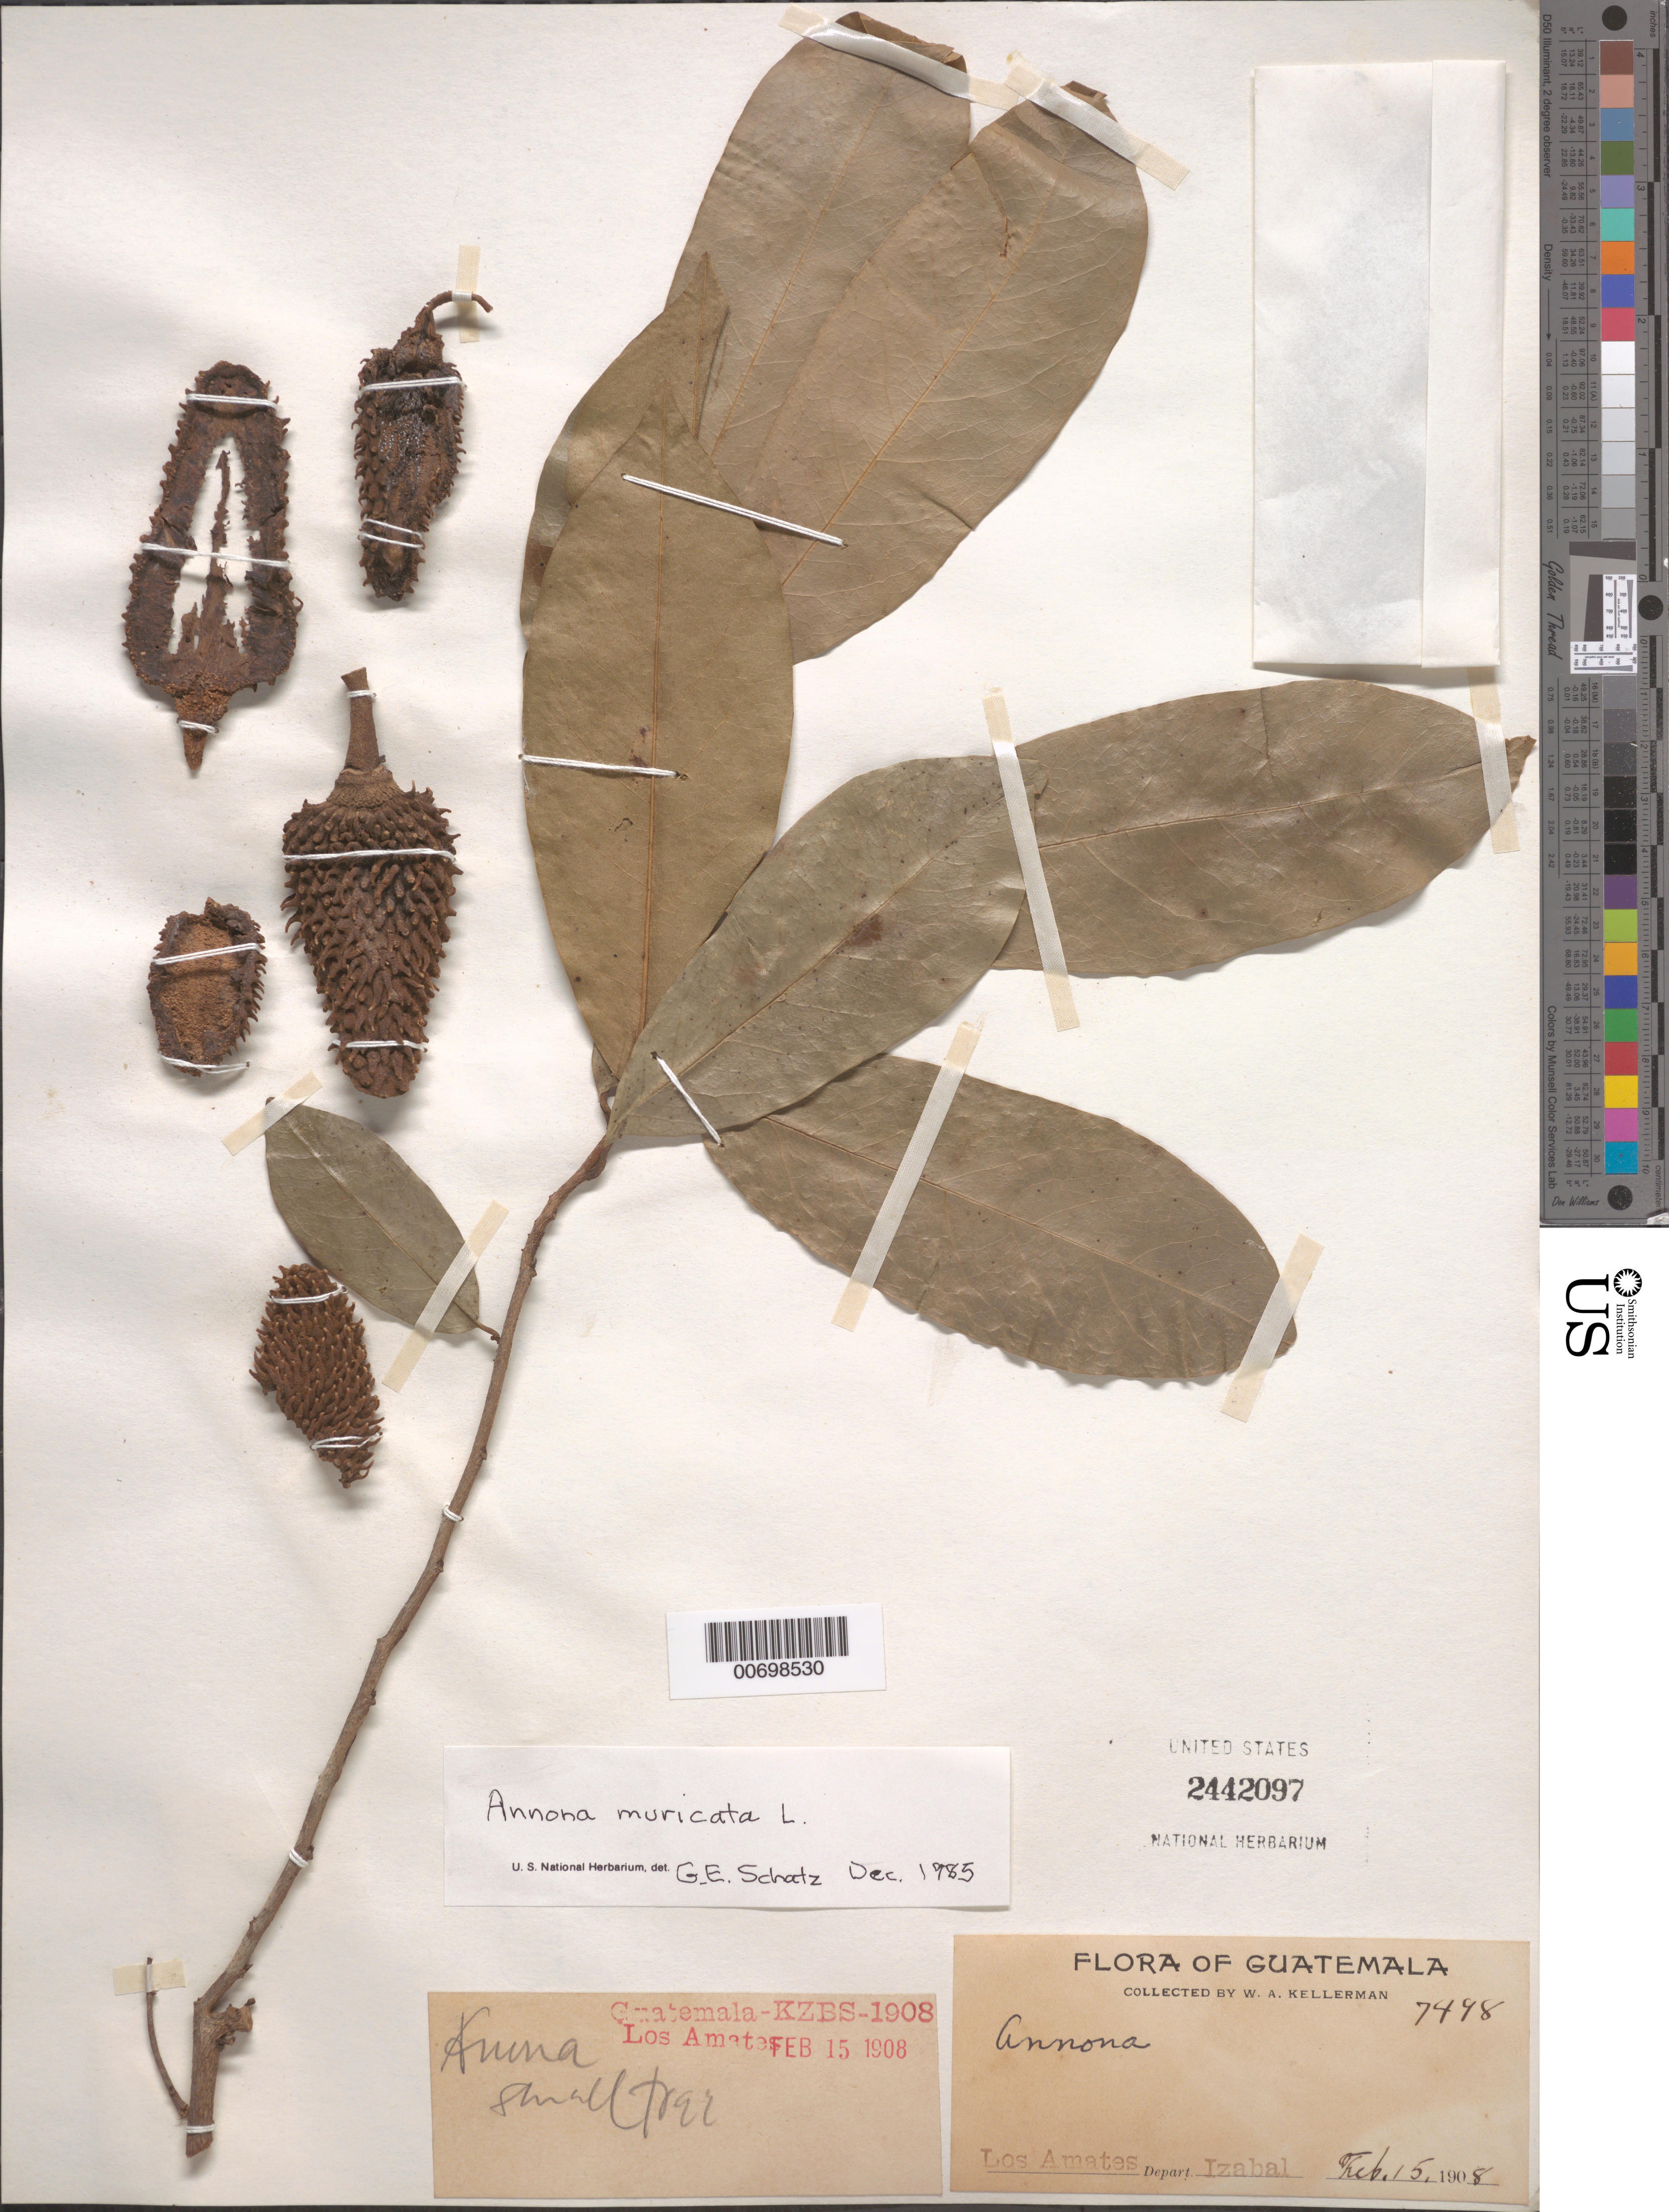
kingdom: Plantae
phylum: Tracheophyta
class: Magnoliopsida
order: Magnoliales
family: Annonaceae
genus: Annona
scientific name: Annona muricata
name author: L.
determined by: Schatz, George E.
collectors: W. Kellerman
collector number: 7498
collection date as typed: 15 Feb 1908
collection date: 1908-02-15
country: Guatemala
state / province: Izabal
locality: Los Amates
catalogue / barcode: US 2442097